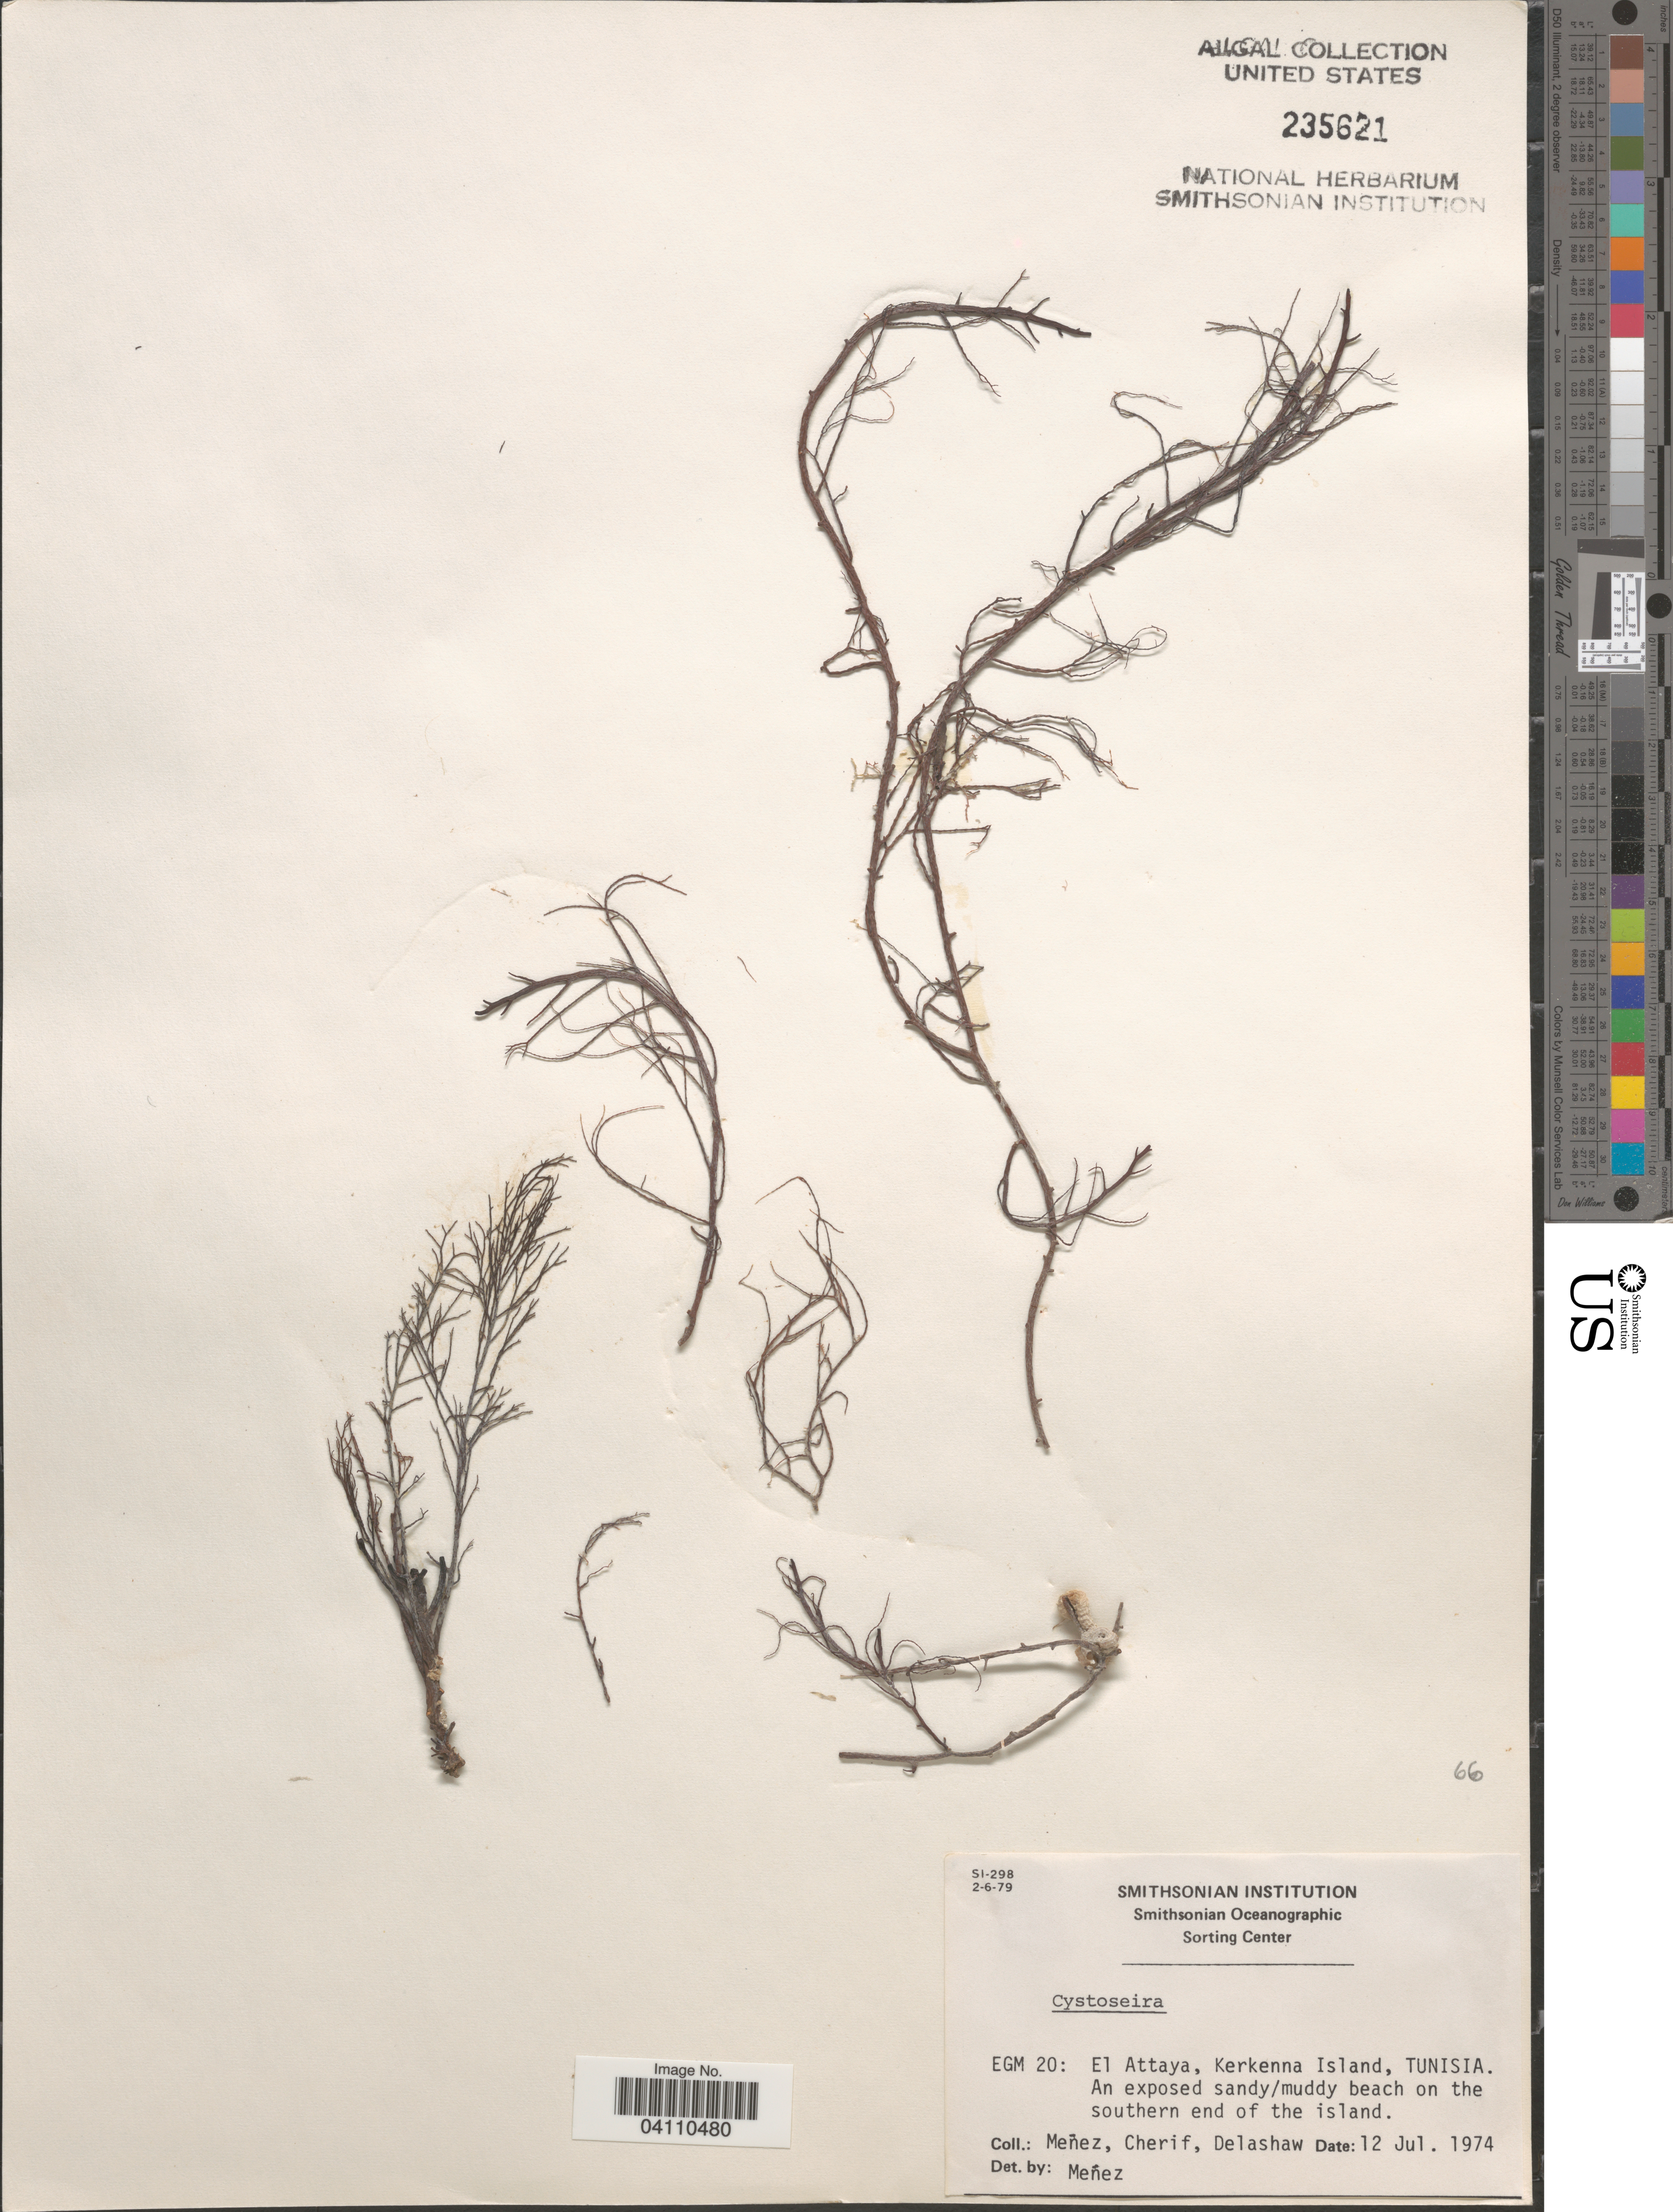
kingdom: Chromista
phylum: Ochrophyta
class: Phaeophyceae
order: Fucales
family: Sargassaceae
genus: Cystoseira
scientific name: Cystoseira sp.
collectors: Menez, -. Cherif & -. Delashaw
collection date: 1974-07-12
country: Tunisia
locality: EGM 20: El Attaya, Kerkenna Island, Tunisia. An exposed sandy/muddy beach on the southern end of the island.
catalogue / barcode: US 235621